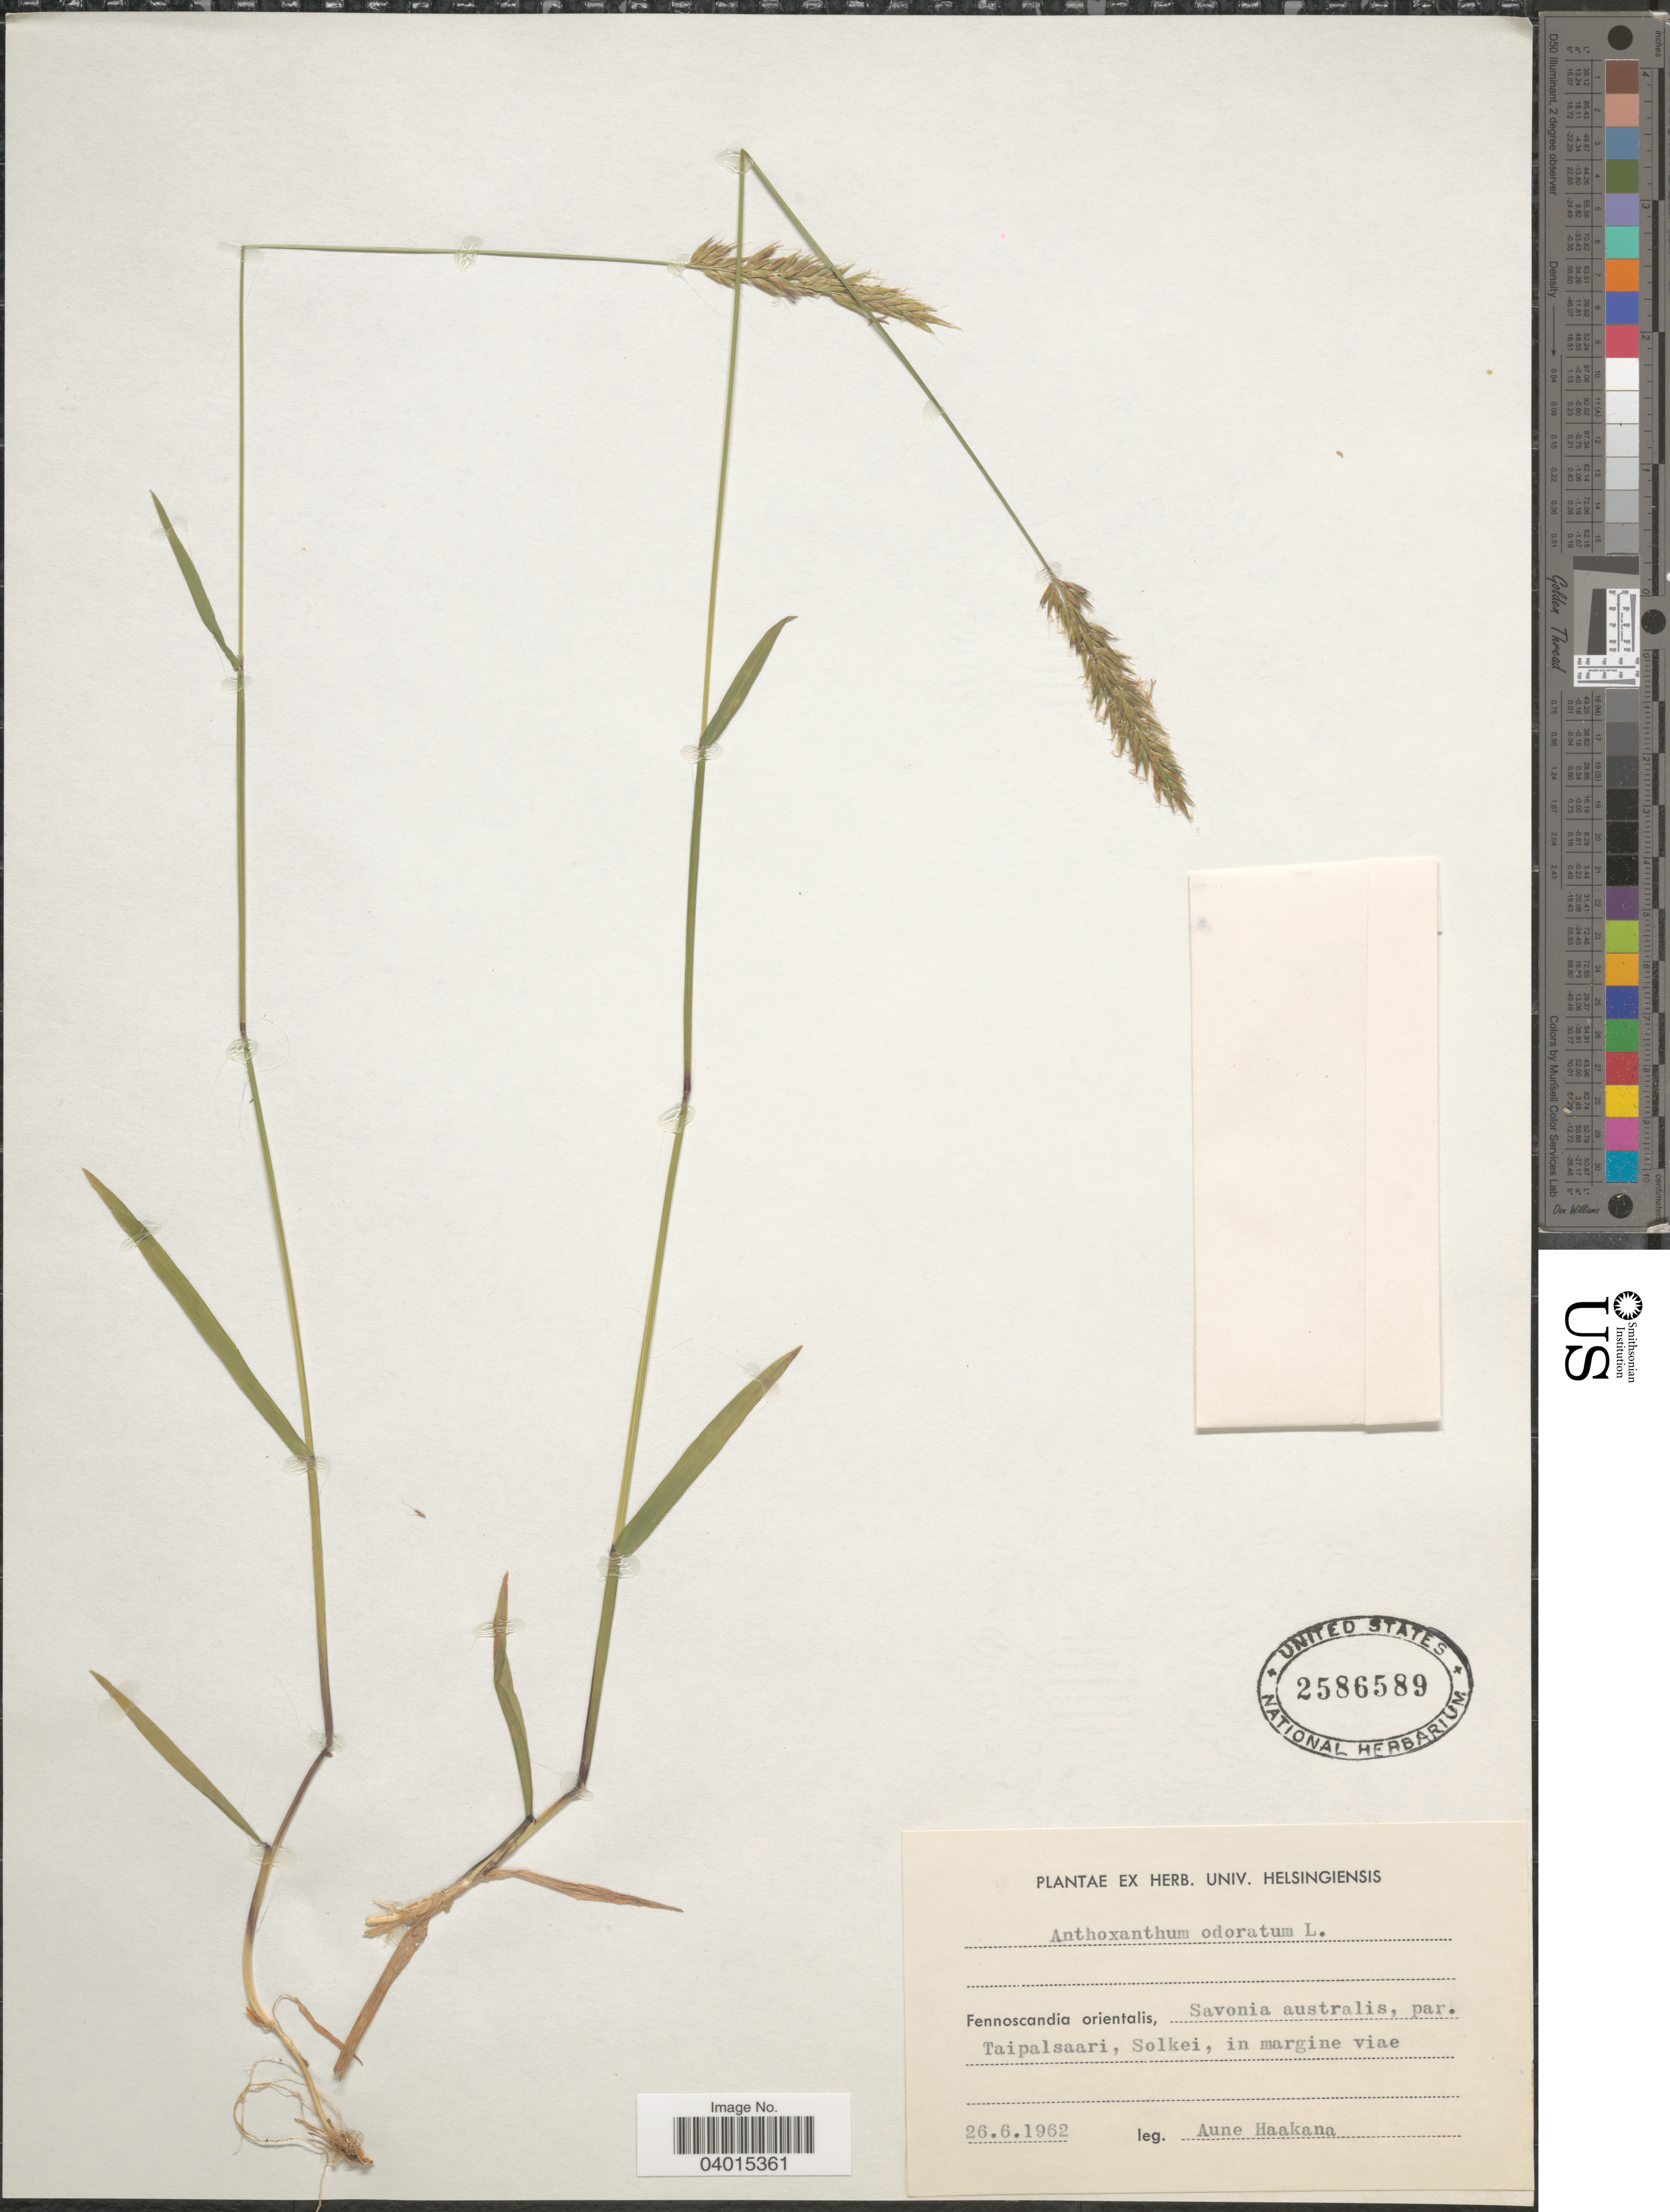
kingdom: Plantae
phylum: Tracheophyta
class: Liliopsida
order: Poales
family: Poaceae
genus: Anthoxanthum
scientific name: Anthoxanthum odoratum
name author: L.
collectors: A. Haakana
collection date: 1962-06-26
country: Finland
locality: Fennoscandia orientalis, Savonia australis, par Taipalsaari, Solkei, in margine viae.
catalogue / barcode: US 2586589